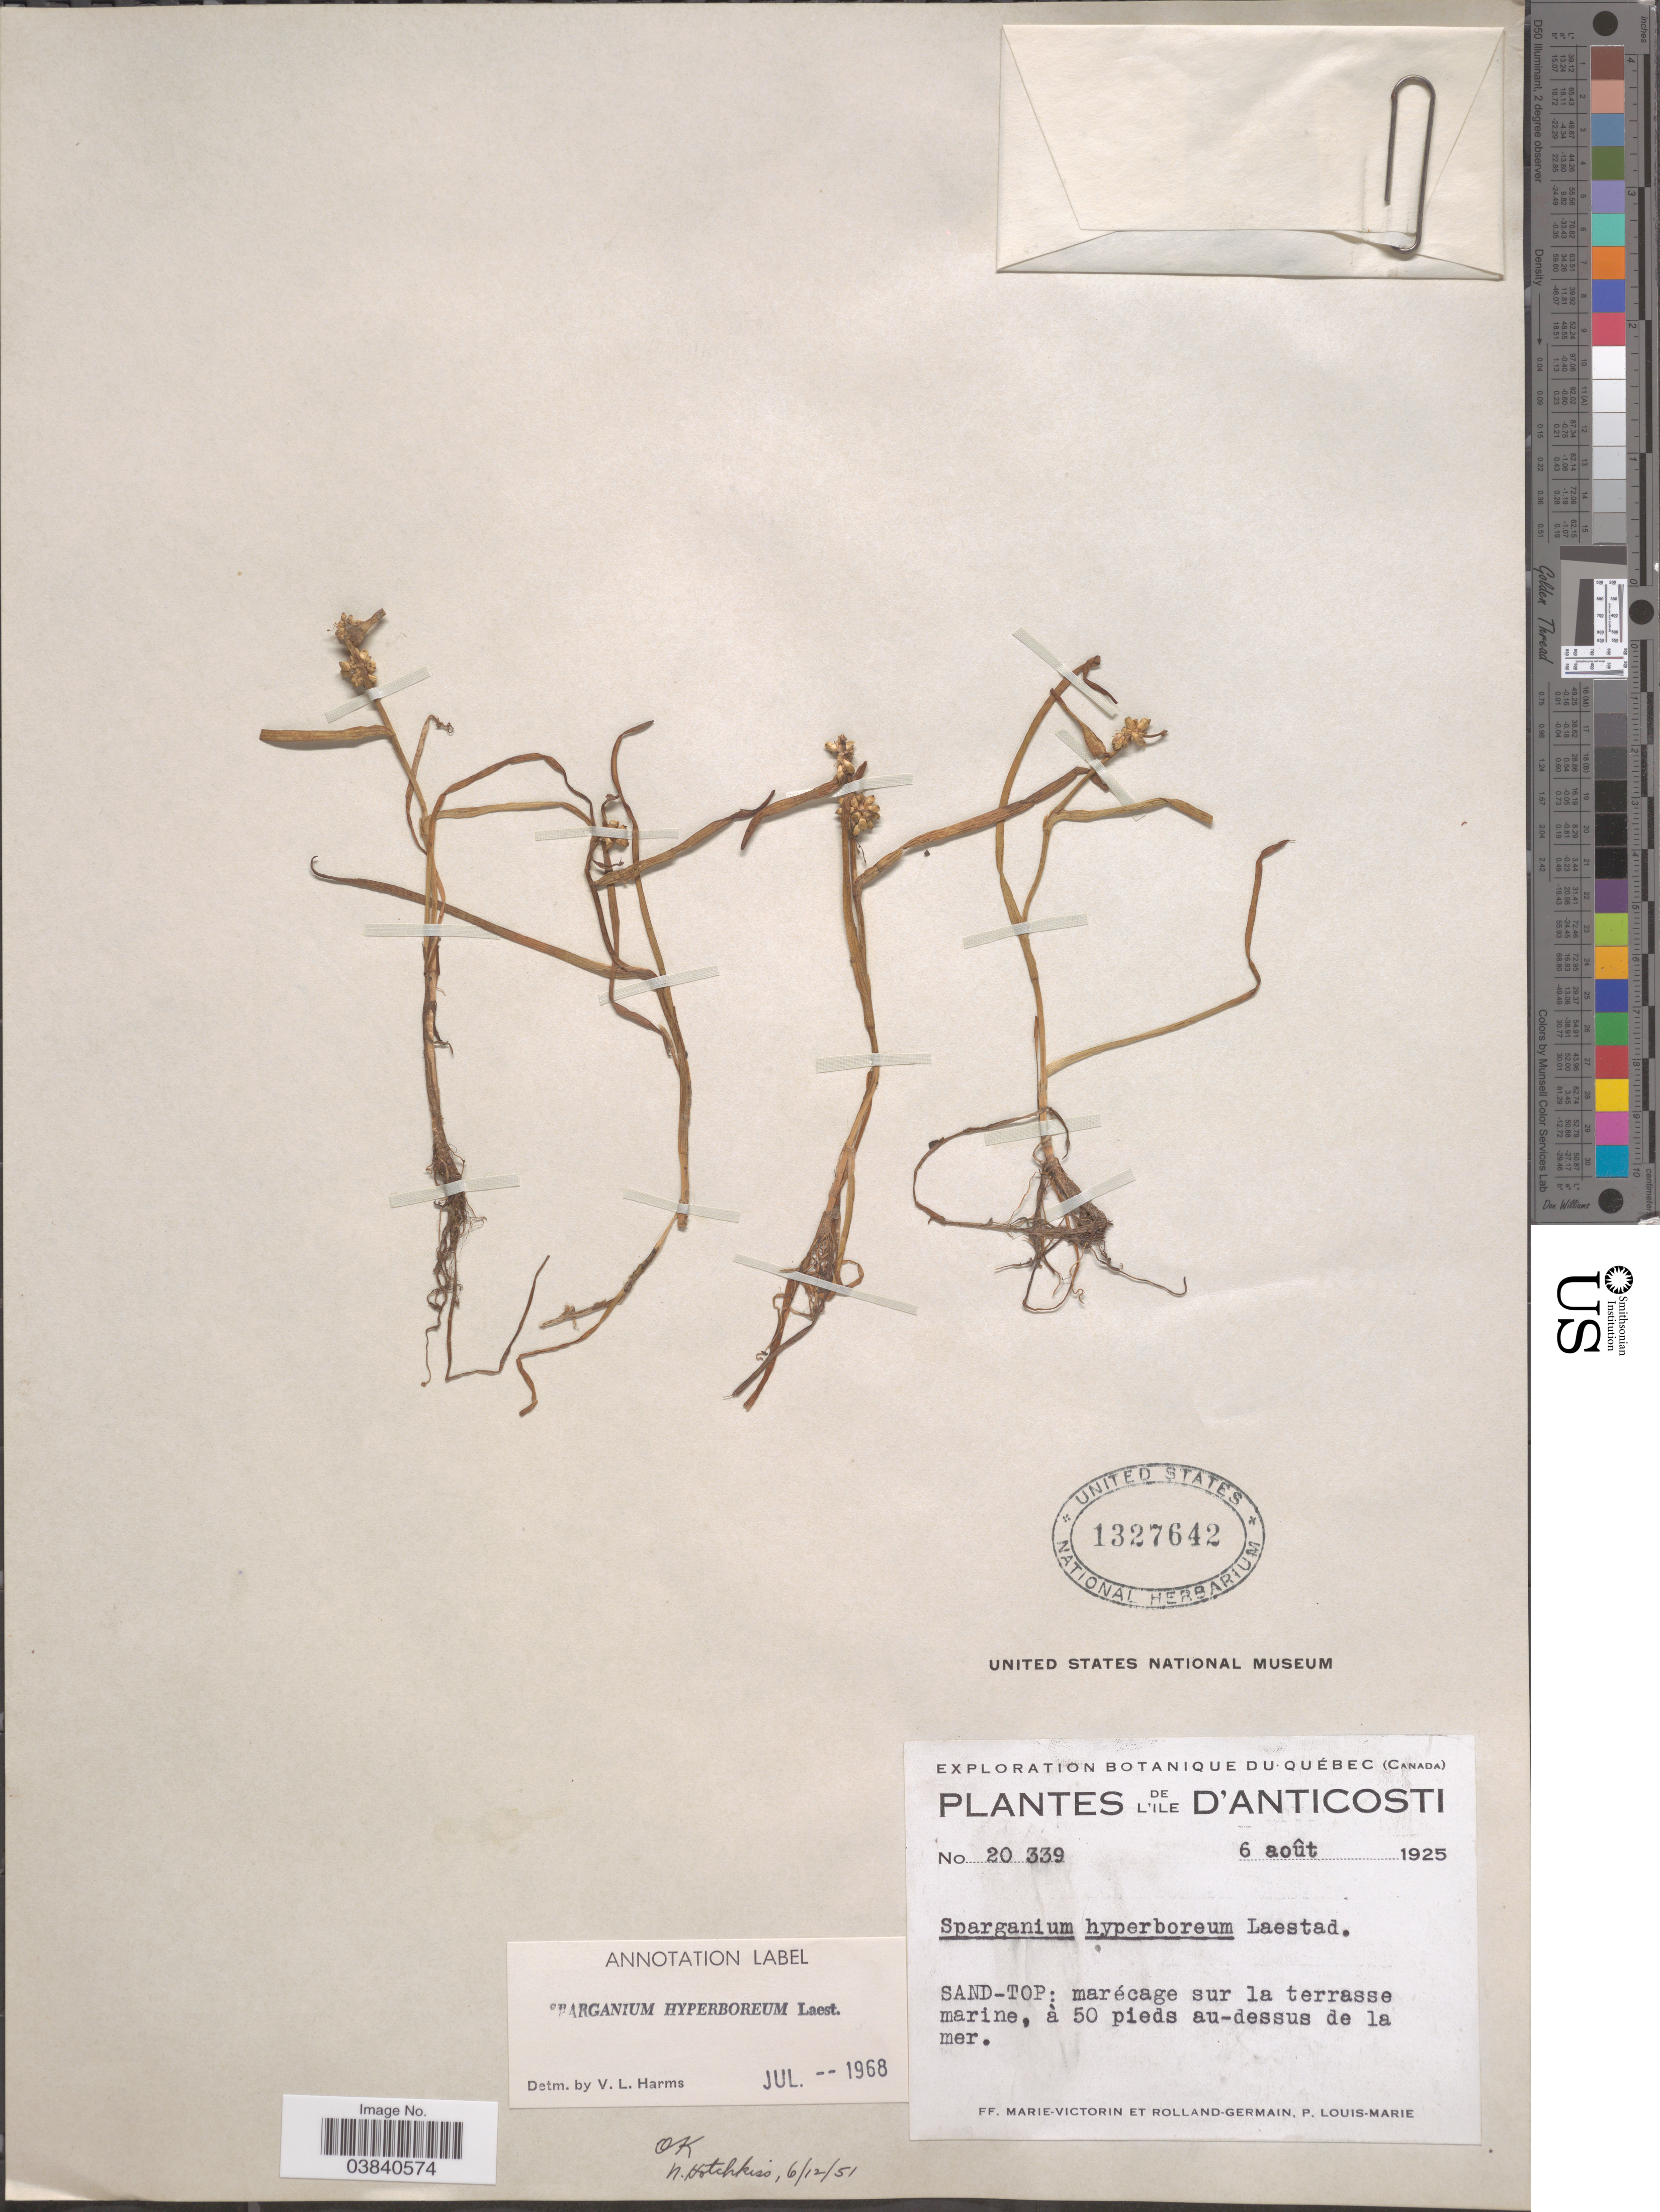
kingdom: Plantae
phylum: Tracheophyta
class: Liliopsida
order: Poales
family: Typhaceae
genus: Sparganium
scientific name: Sparganium hyperboreum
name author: Beurl. ex Laest.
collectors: F. Marie-Victorin, Rolland-Germain & L.-M. LaLonde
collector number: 20339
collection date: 1925-08-06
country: Canada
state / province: Quebec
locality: L'Ile D'Anticosti. Sand-Top: marécage sur la terrasse marine, à 50 pieds au-dessus de la mer.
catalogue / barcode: US 1327642